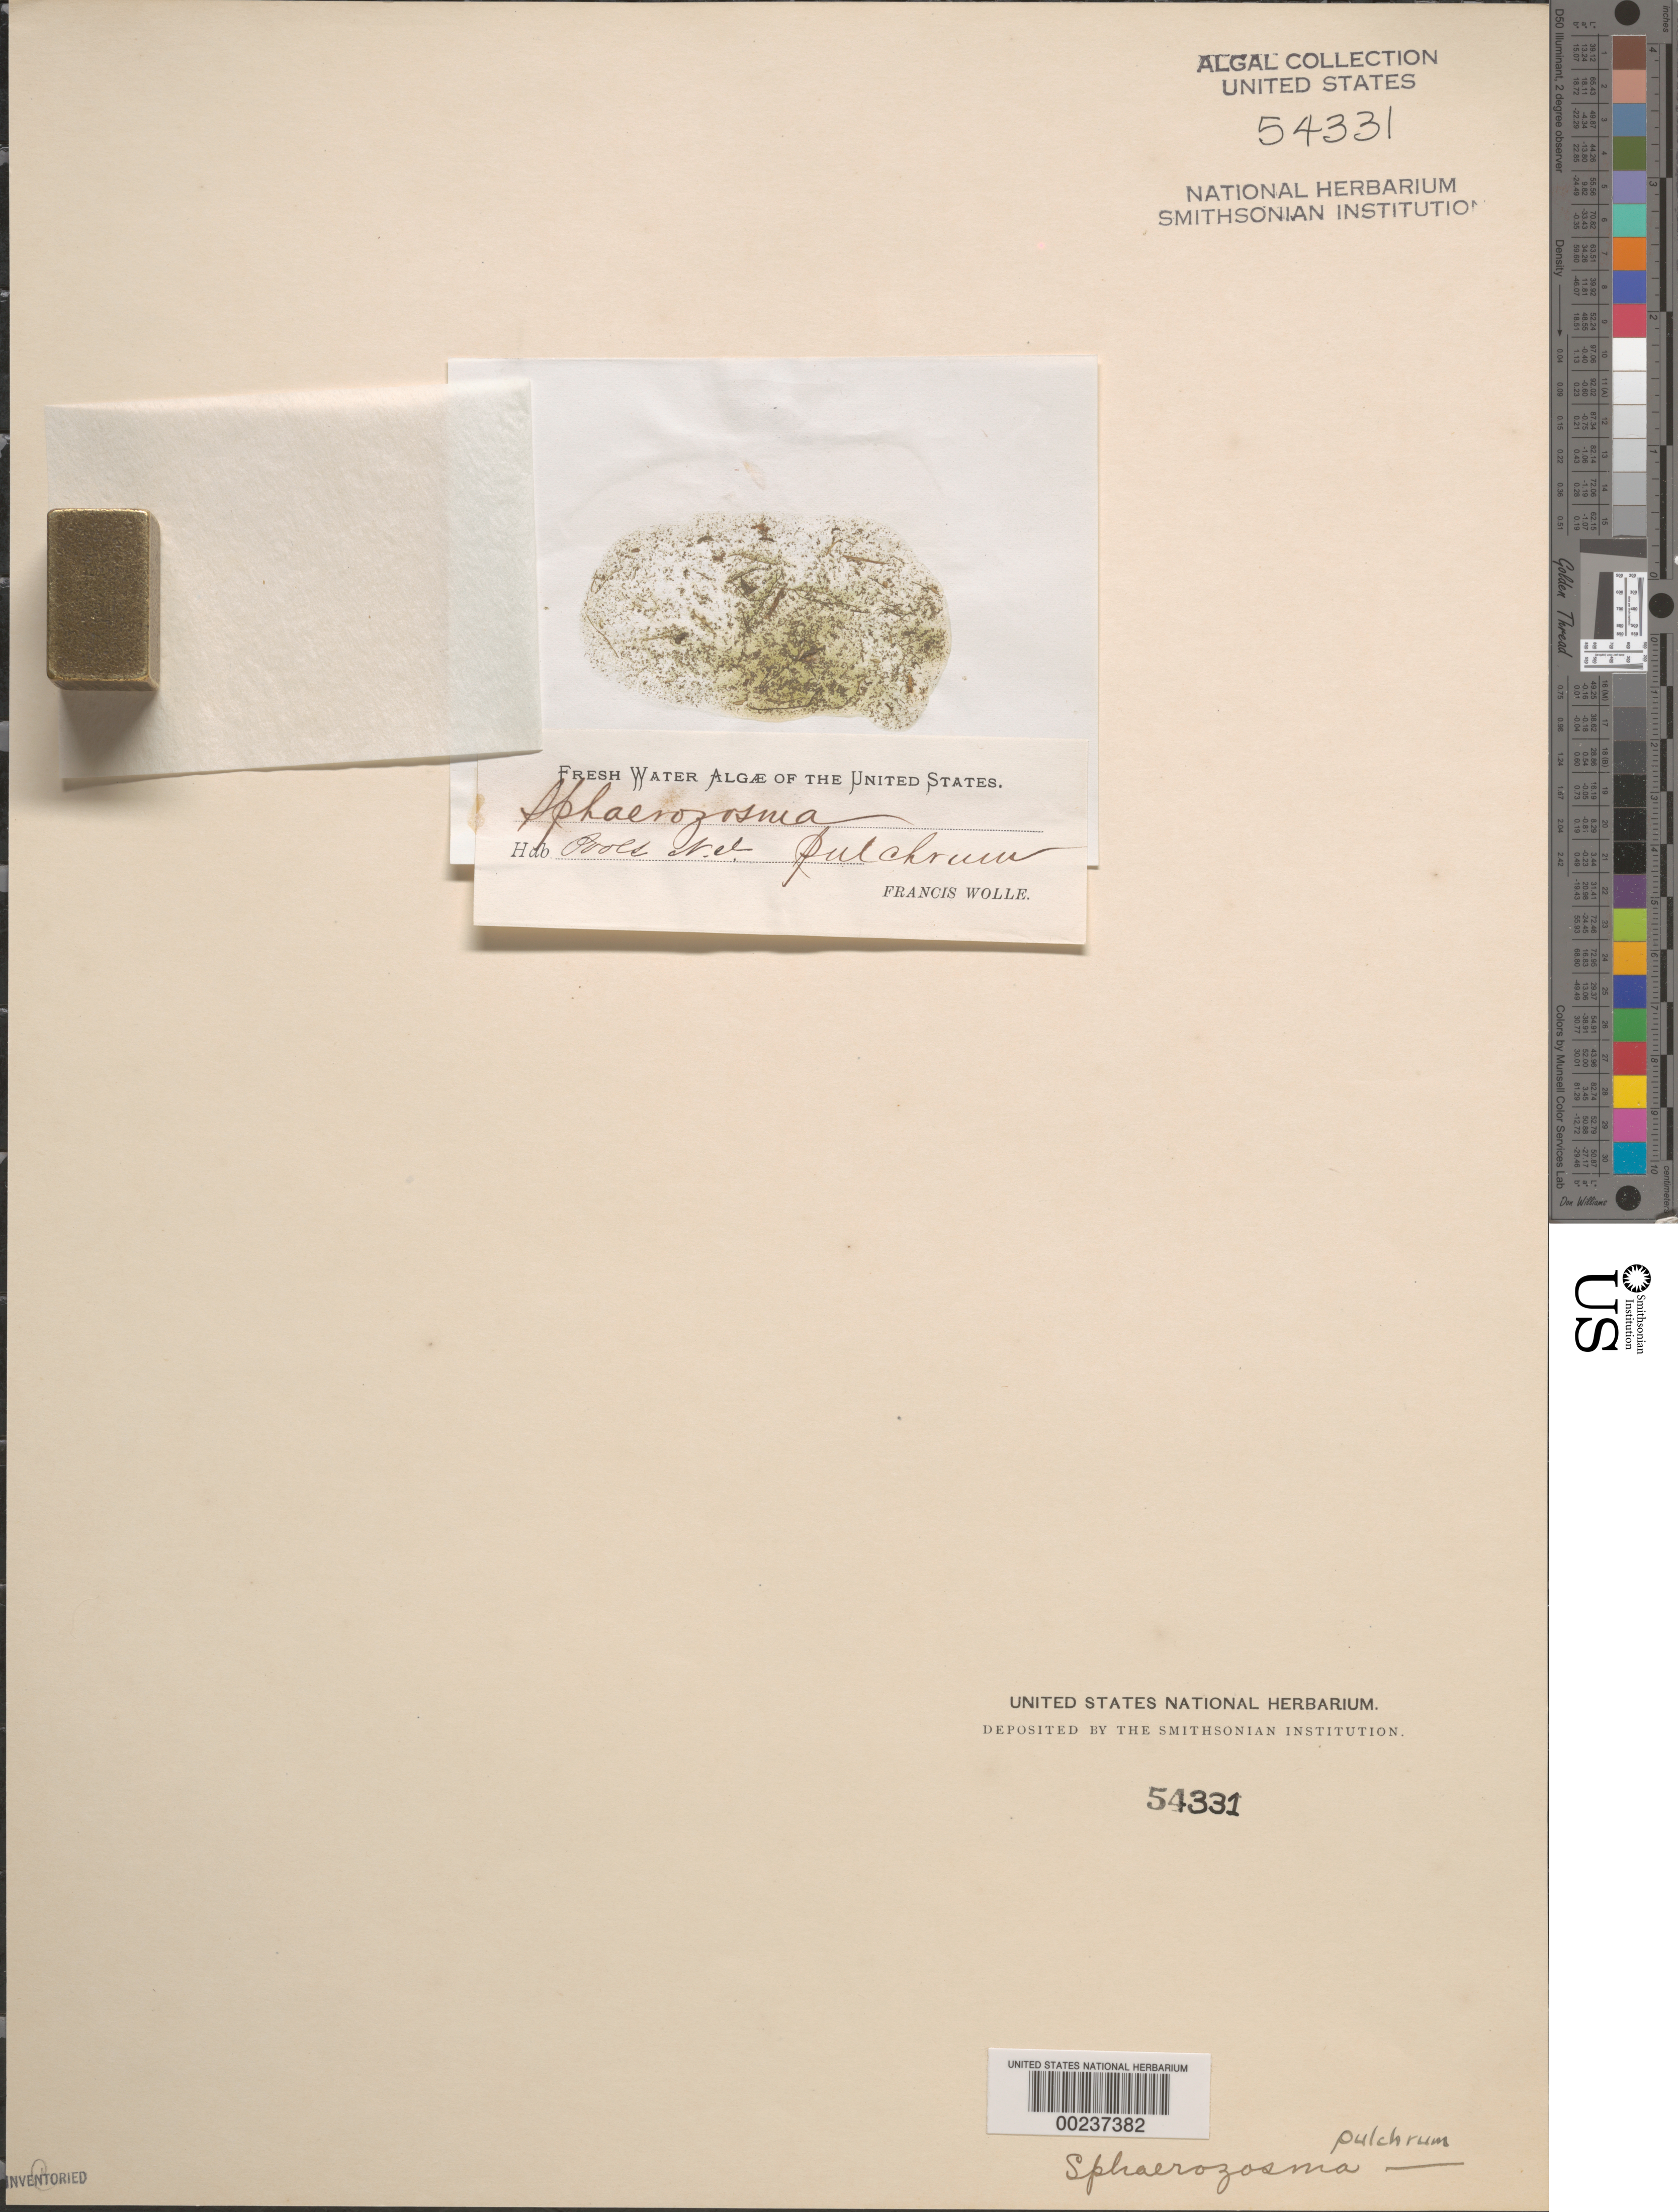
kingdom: Plantae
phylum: Charophyta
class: Zygnematophyceae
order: Zygnematales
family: Desmidiaceae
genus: Spondylosium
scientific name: Spondylosium pulchrum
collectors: F. Wolle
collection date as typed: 18--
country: United States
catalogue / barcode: US 54331